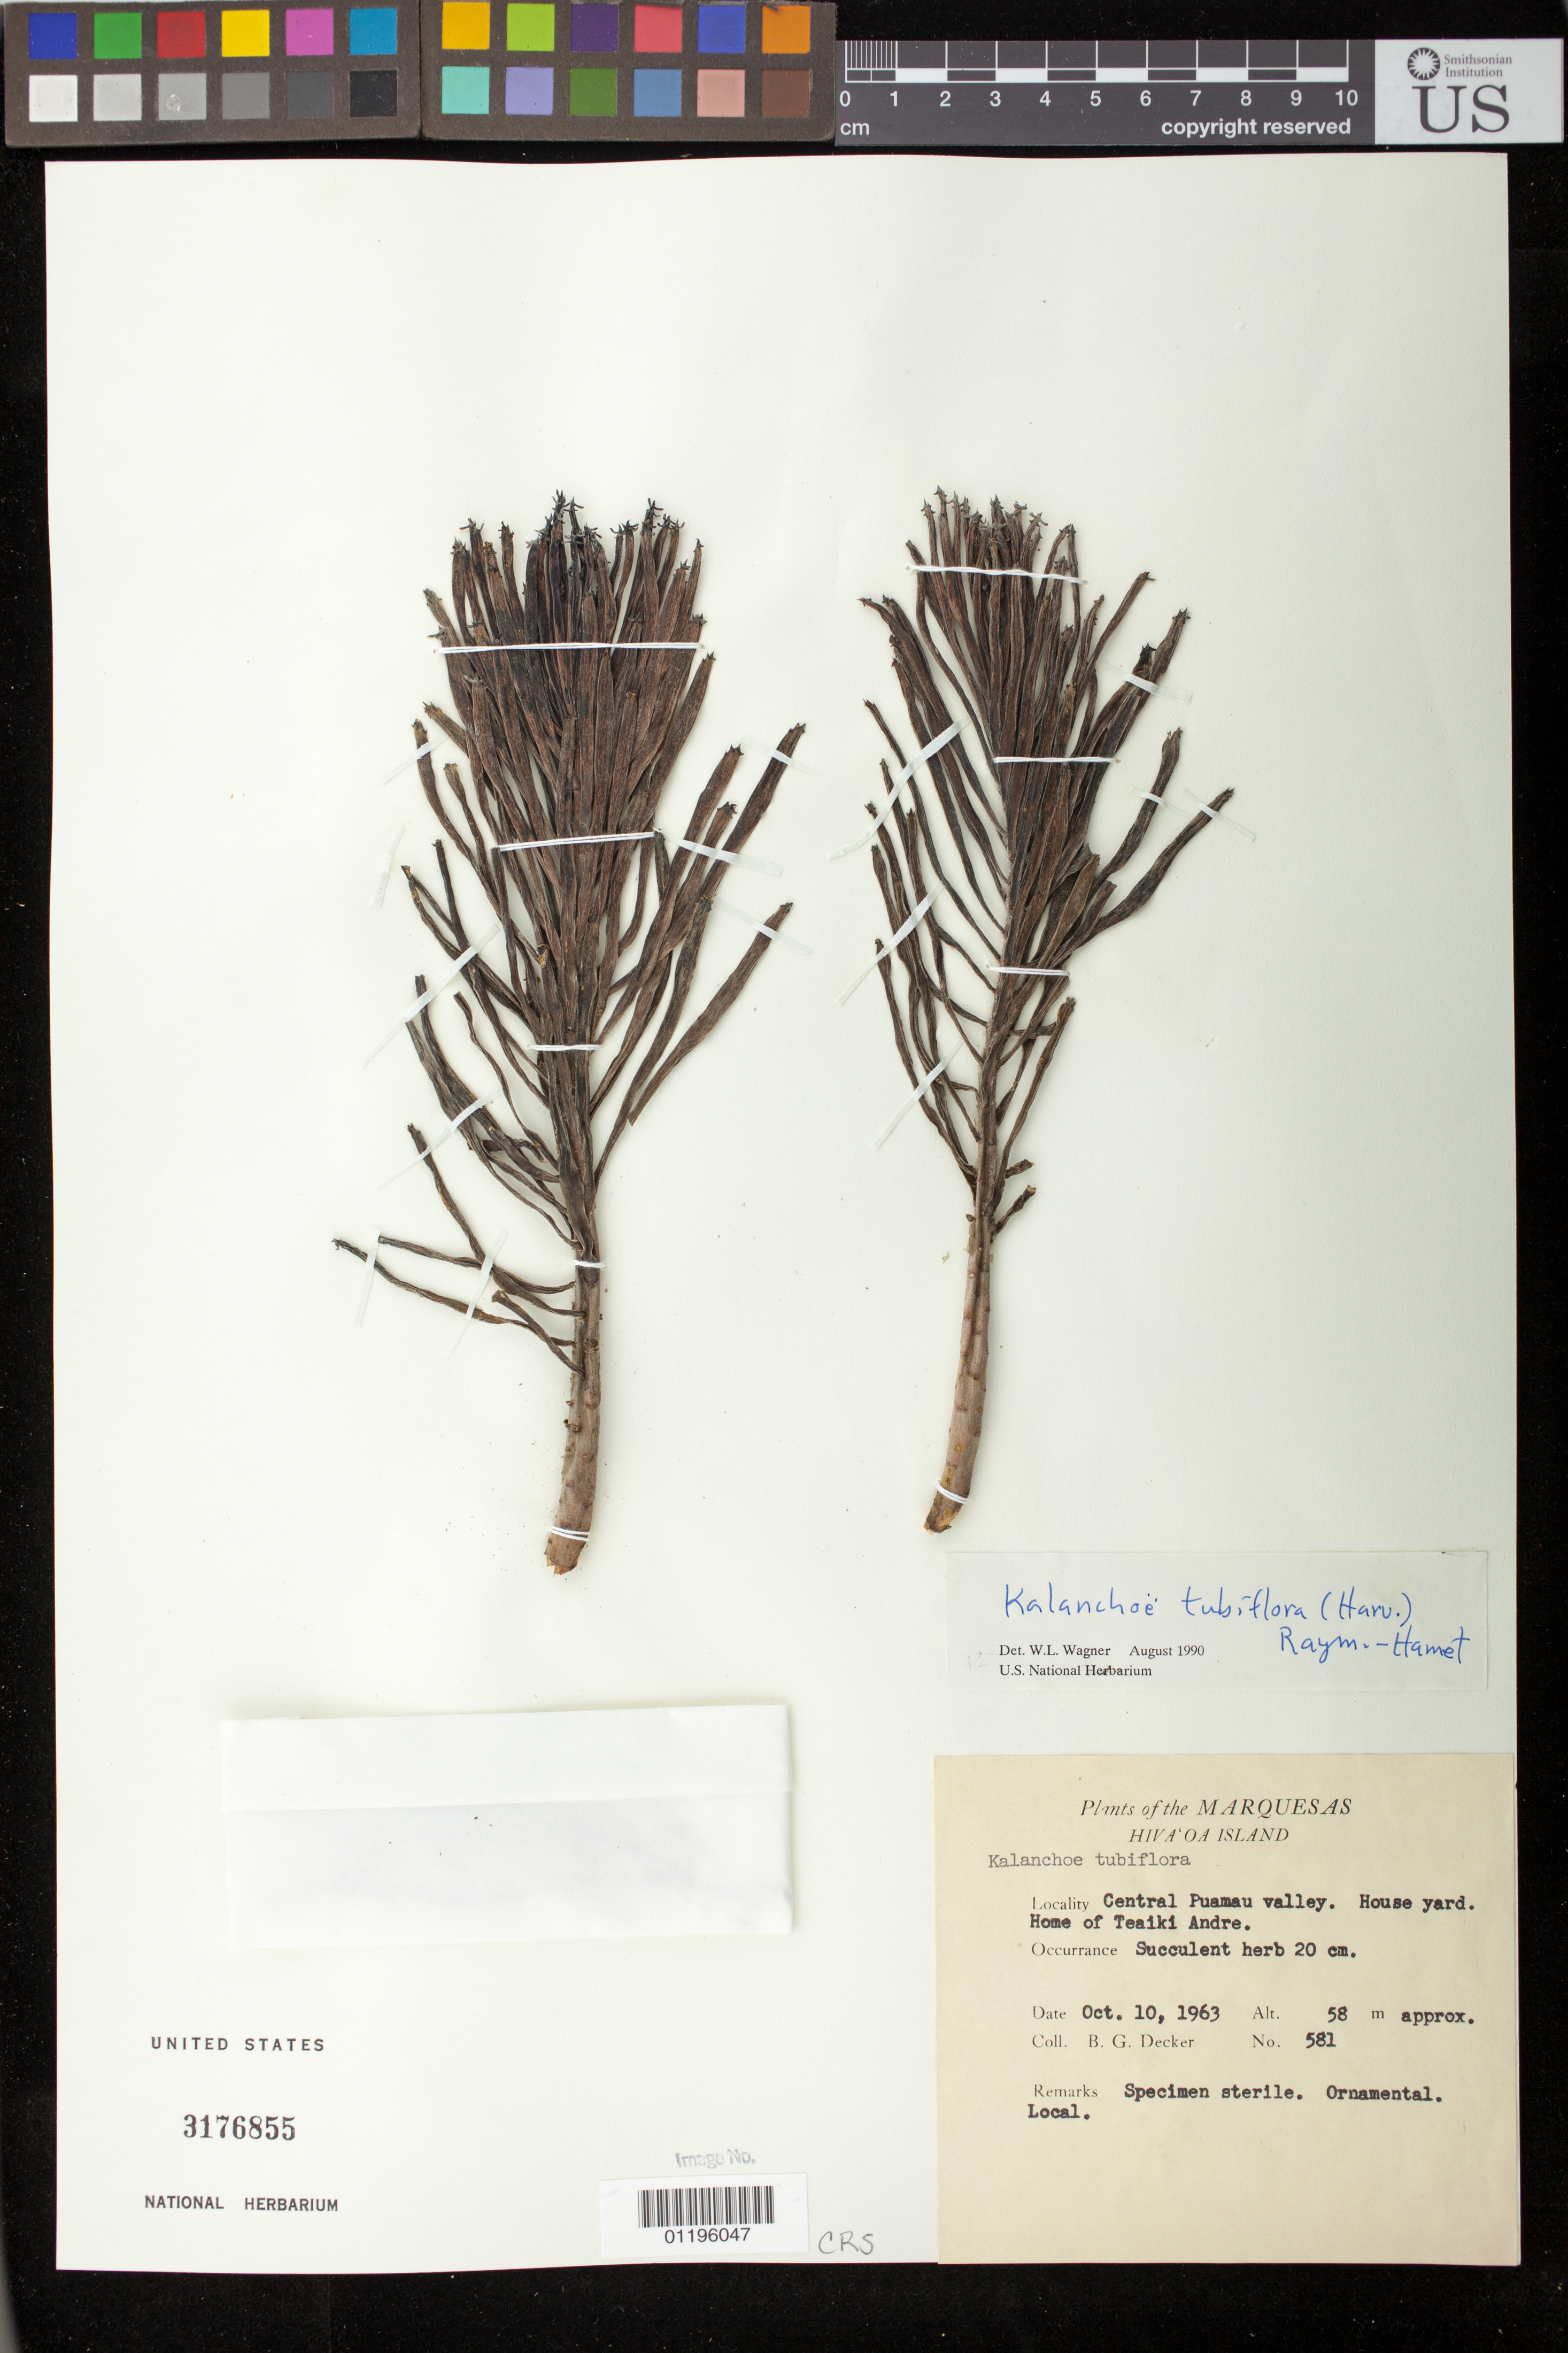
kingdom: Plantae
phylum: Tracheophyta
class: Magnoliopsida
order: Saxifragales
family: Crassulaceae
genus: Kalanchoe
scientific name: Kalanchoe delagoensis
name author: Eckl. & Zeyh.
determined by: Wagner, W. L., (BOT), Smithsonian Institution - National Museum of Natural History (UNITED STATES)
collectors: B. G. Decker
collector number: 581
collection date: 1963-10-10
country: French Polynesia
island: Hiva Oa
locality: central Puamau Valley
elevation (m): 58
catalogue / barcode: US 3176855